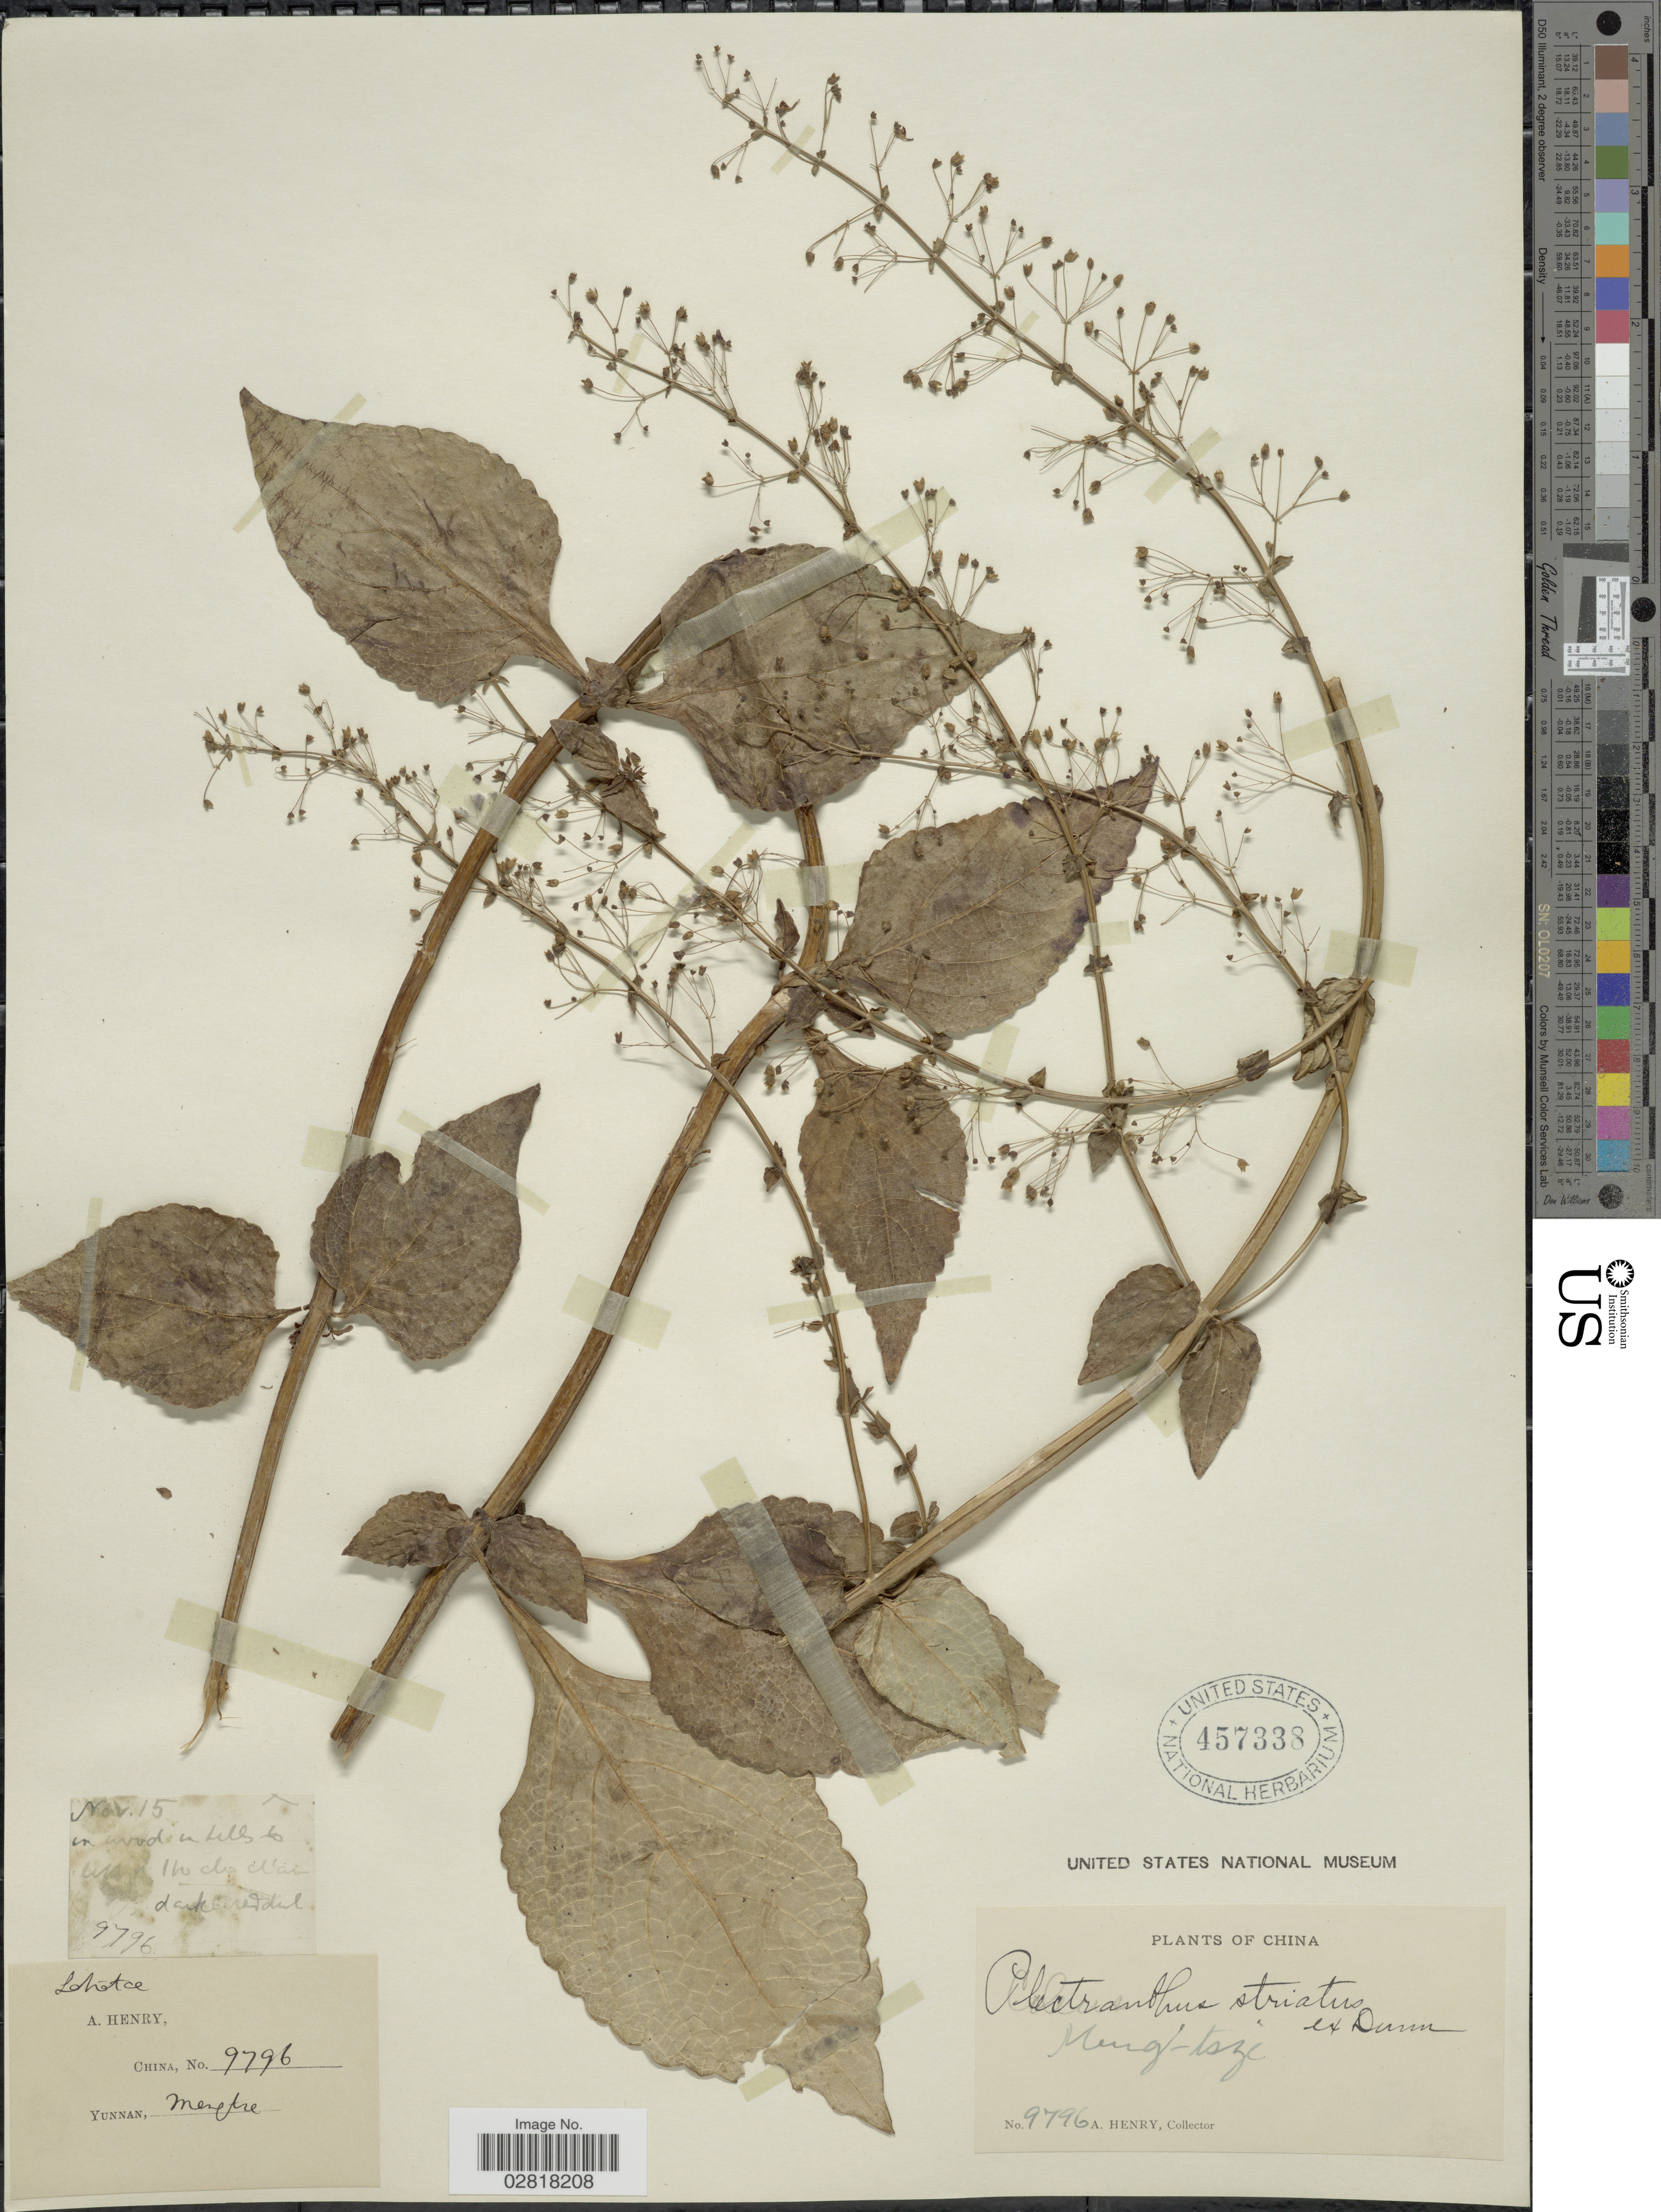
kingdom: Plantae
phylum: Tracheophyta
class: Magnoliopsida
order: Lamiales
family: Lamiaceae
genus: Plectranthus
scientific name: Plectranthus striatus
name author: Benth.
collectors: A. Henry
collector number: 9796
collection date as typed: Transcribed d/m/y: /11/15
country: China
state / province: Yunnan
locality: Mengtze.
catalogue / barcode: US 457338